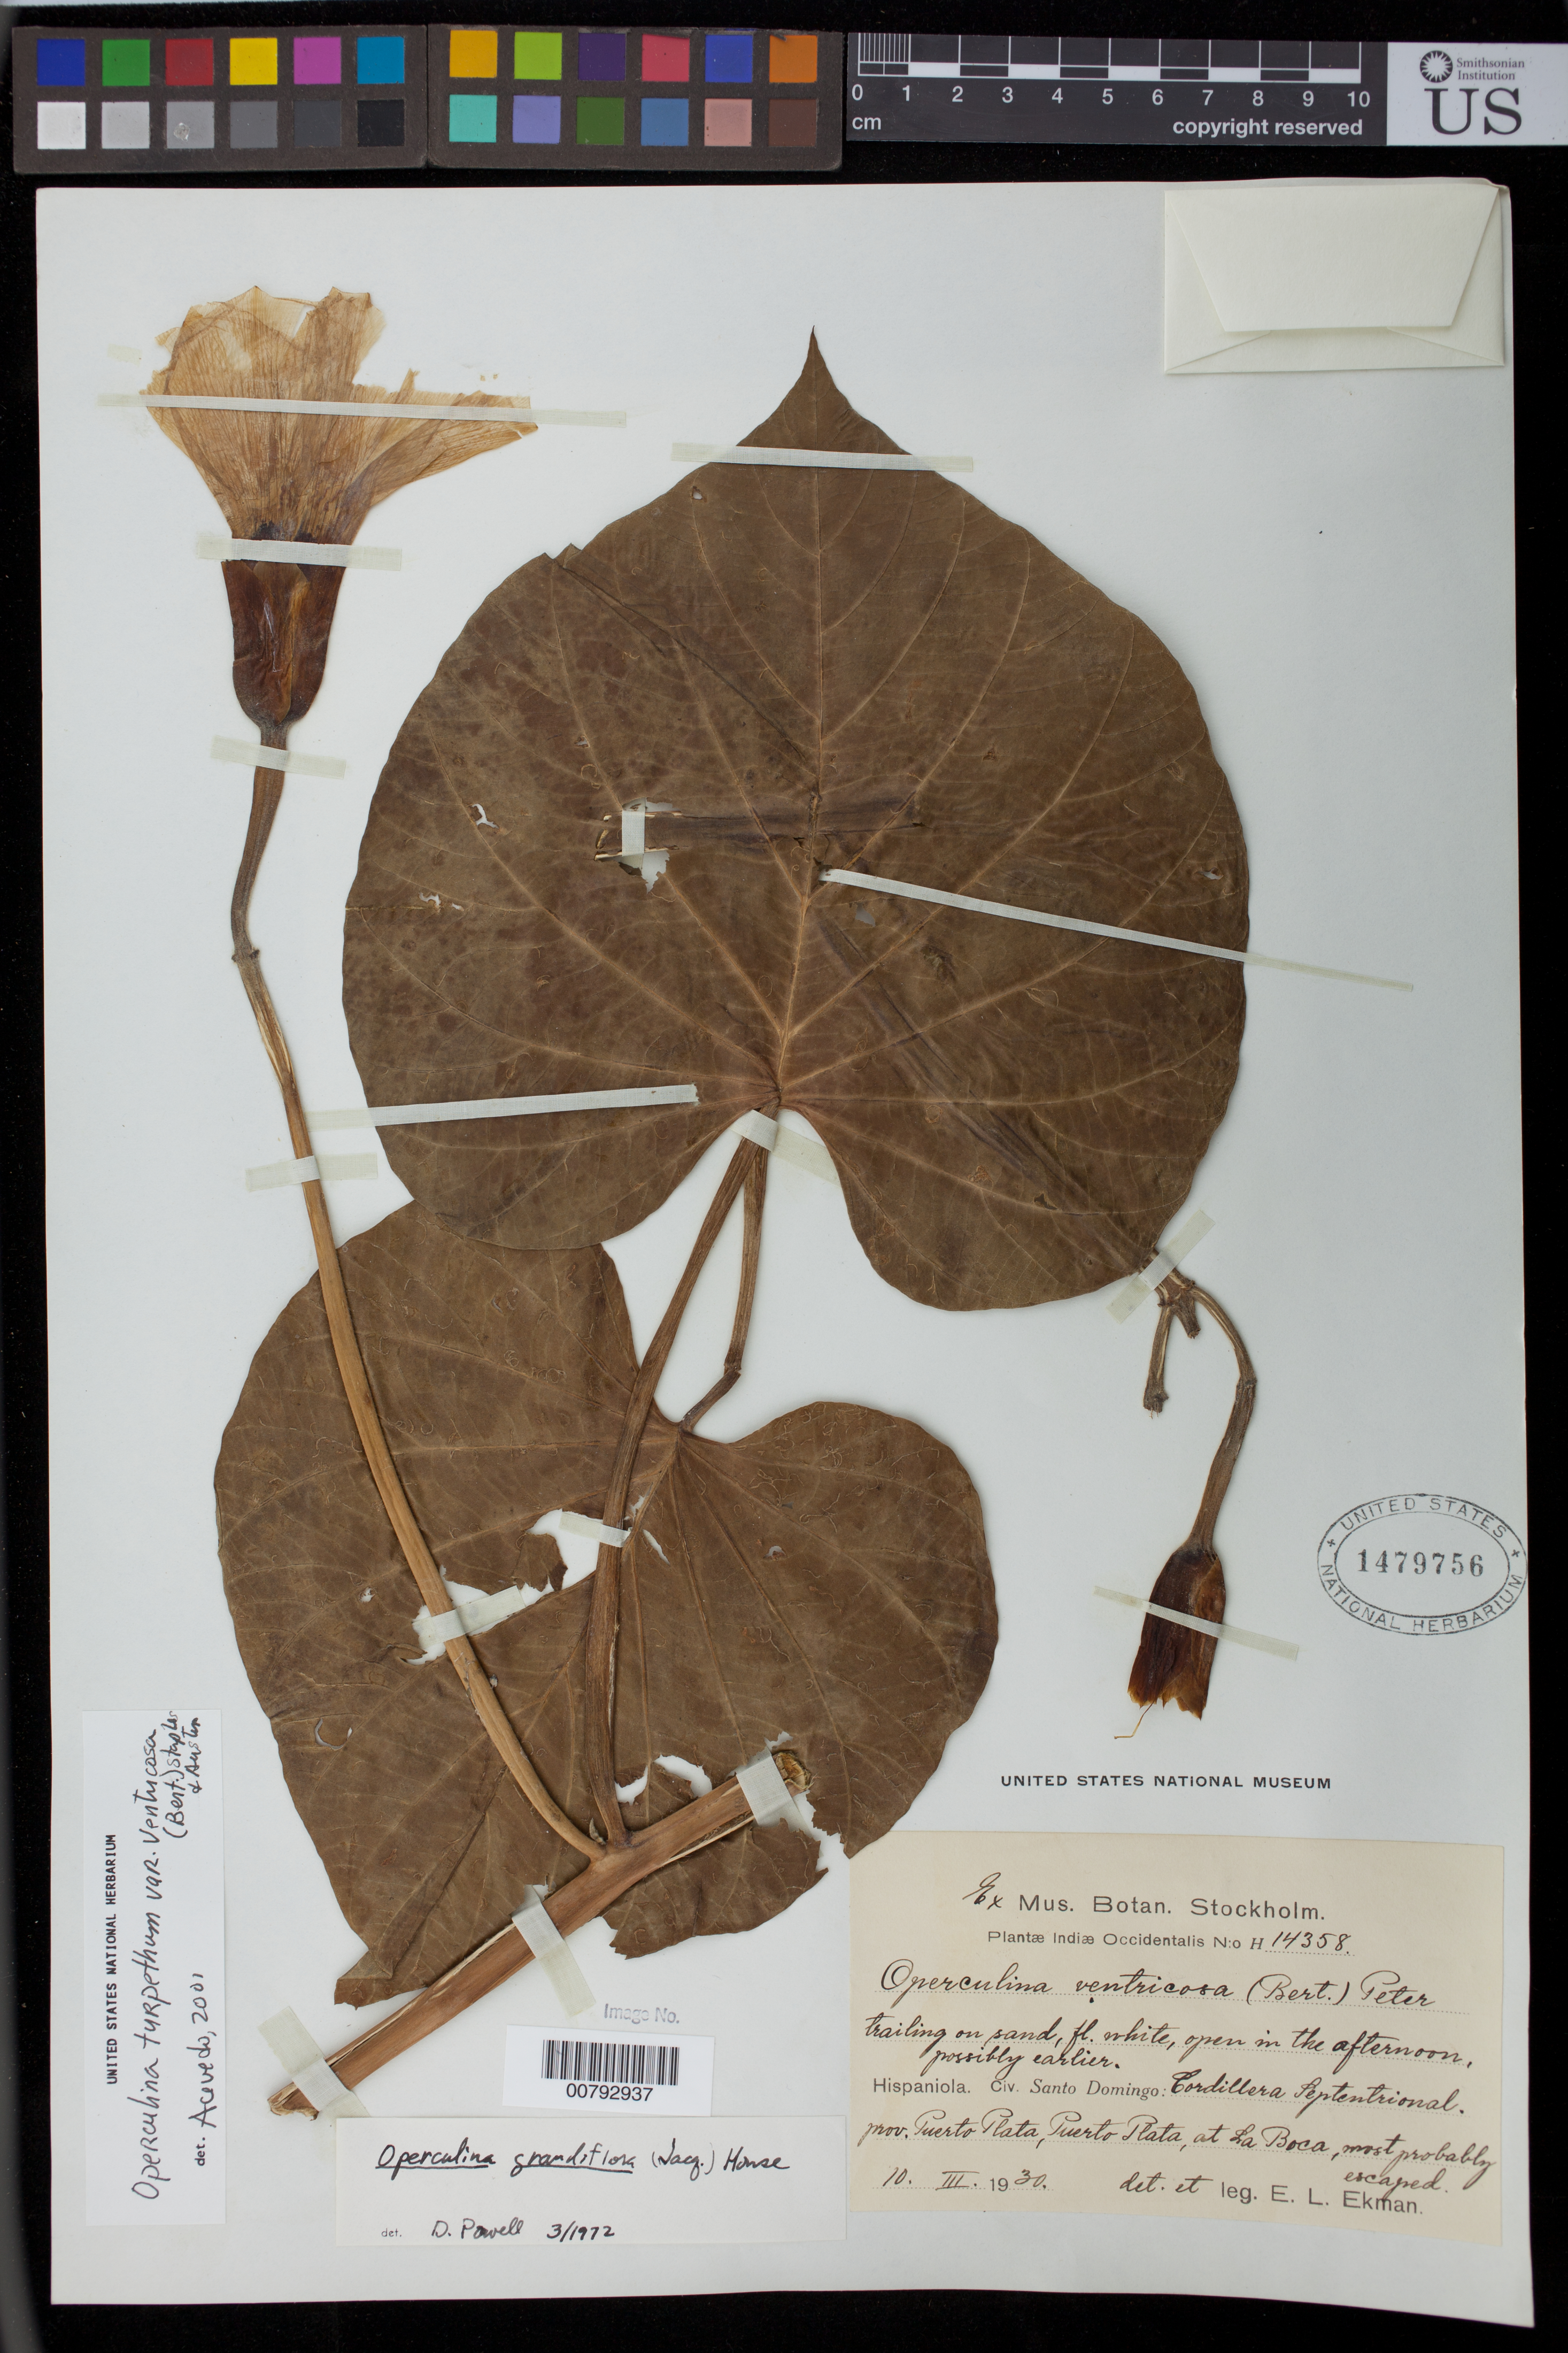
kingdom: Plantae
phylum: Tracheophyta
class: Magnoliopsida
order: Solanales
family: Convolvulaceae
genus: Operculina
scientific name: Operculina ventricosa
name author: (Aubl.) Barb. Rodr.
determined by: Staples, G. W.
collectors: E. L. Ekman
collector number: H 14358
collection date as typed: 10 Mar 1930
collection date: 1930-03-10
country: Dominican Republic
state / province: Puerto Plata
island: Hispaniola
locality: Cordillera Septentrional, Puerto Plata, at La Boca.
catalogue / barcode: US 1479756